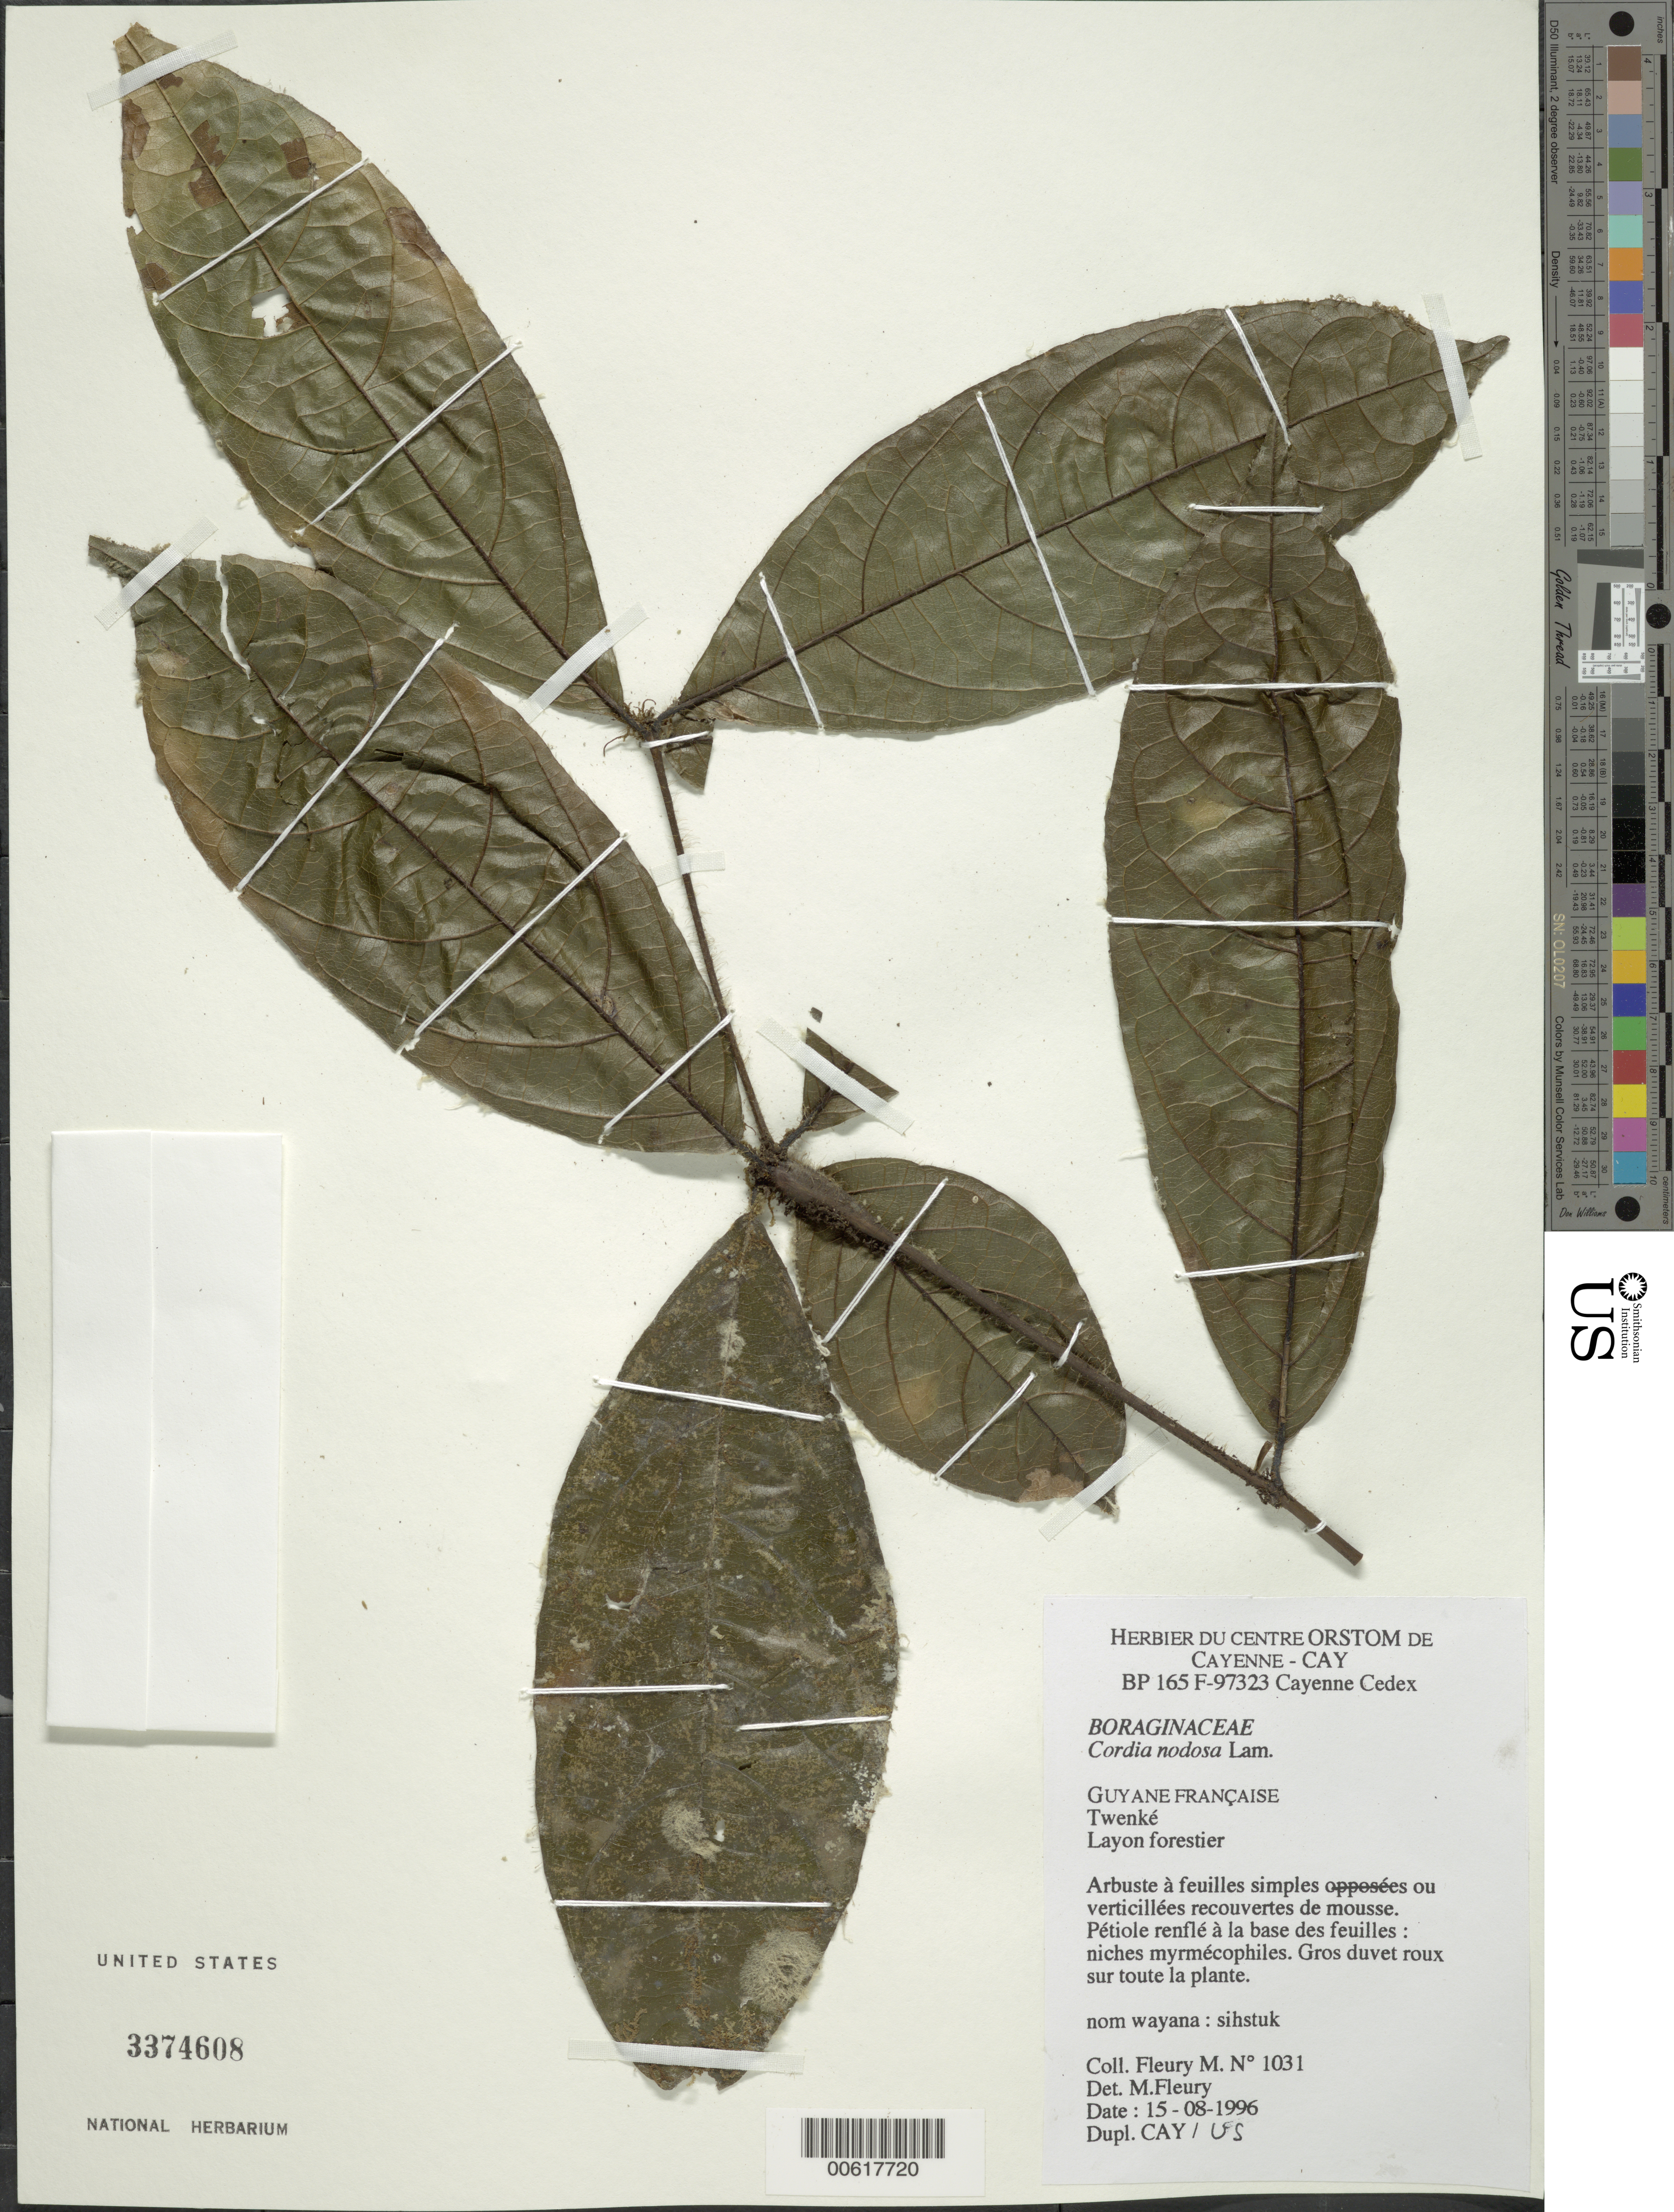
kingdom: Plantae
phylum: Tracheophyta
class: Magnoliopsida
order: Boraginales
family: Cordiaceae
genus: Cordia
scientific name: Cordia nodosa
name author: Lam.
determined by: Fleury, M.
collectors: M. Fleury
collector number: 1031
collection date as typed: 15-Aug-96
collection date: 1996-08-15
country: French Guiana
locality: Twenké Village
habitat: Forest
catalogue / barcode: US 3374608